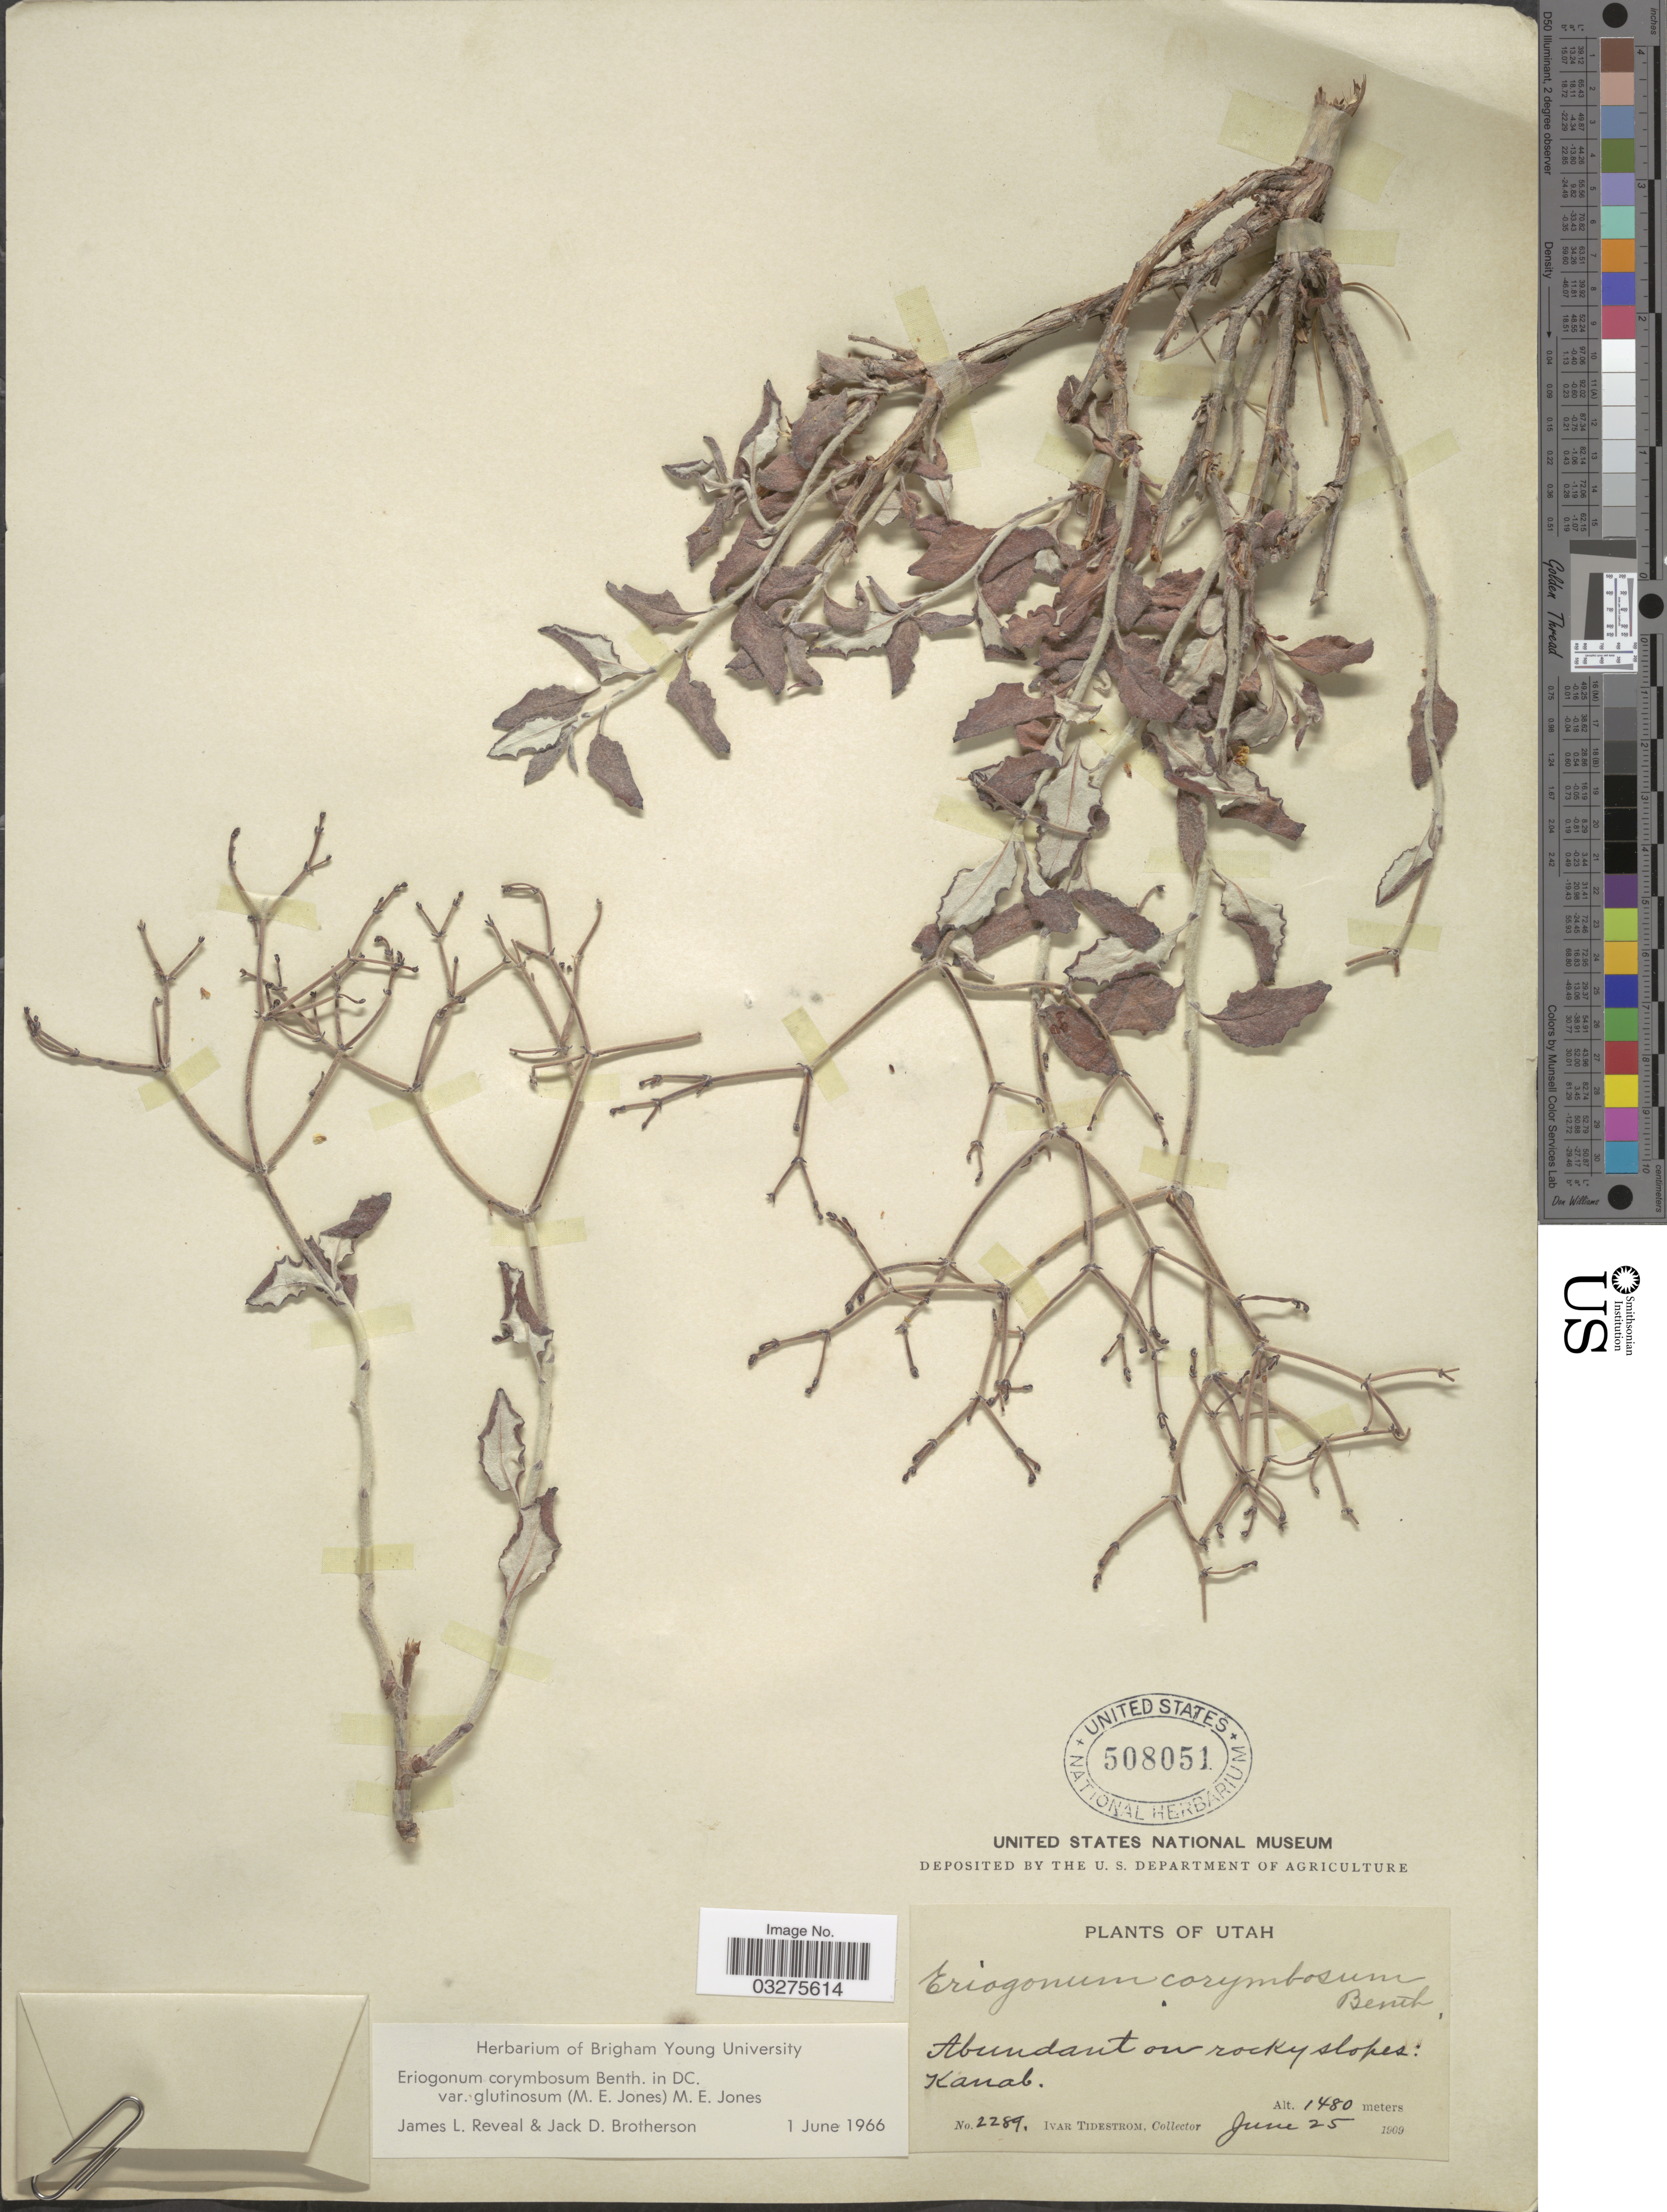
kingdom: Plantae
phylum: Tracheophyta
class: Magnoliopsida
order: Caryophyllales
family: Polygonaceae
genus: Eriogonum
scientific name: Eriogonum corymbosum var. glutinosum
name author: (M.E. Jones) M.E. Jones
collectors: I. F. Tidestrom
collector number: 2289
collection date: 1909-06-25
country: United States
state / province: Utah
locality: Abundant on rocky slopes, Kanab.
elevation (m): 1480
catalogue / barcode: US 508051